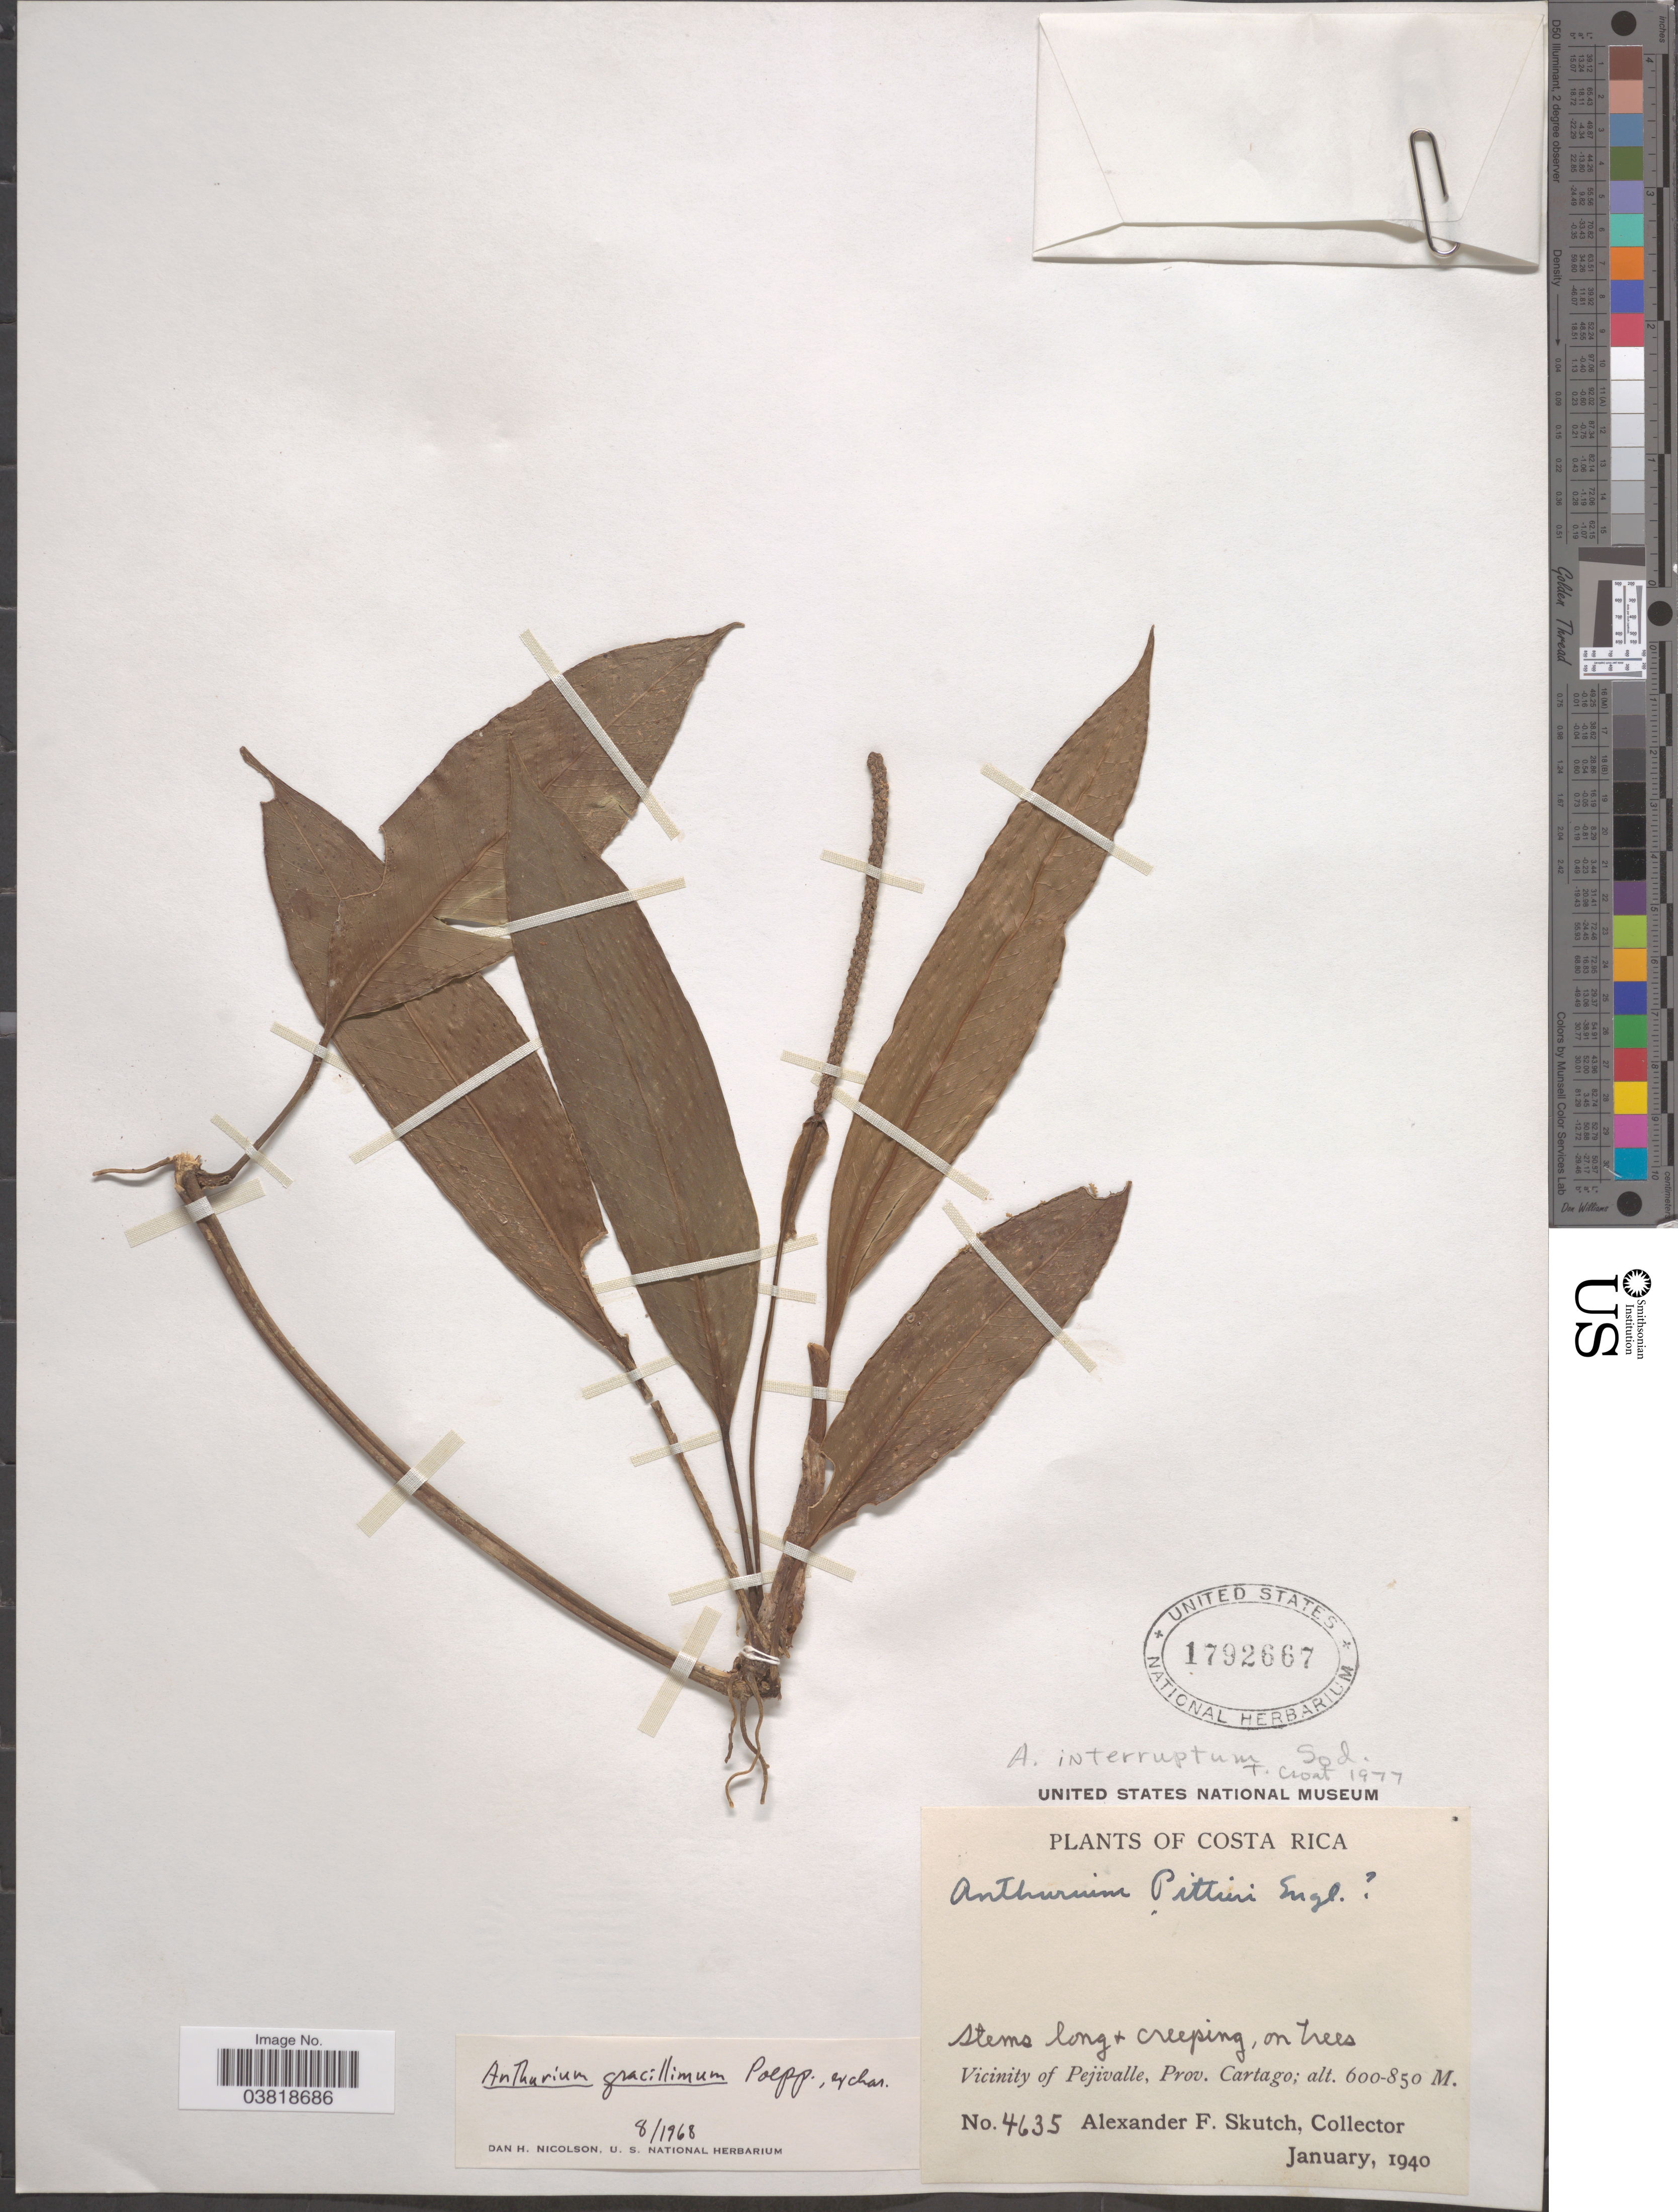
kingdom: Plantae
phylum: Tracheophyta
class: Liliopsida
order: Alismatales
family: Araceae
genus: Anthurium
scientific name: Anthurium interruptum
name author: Sodiro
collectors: A. F. Skutch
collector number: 4635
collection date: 1940-01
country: Costa Rica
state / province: Cartago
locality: Vicinity of Pejivalle.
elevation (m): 600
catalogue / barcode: US 1792667